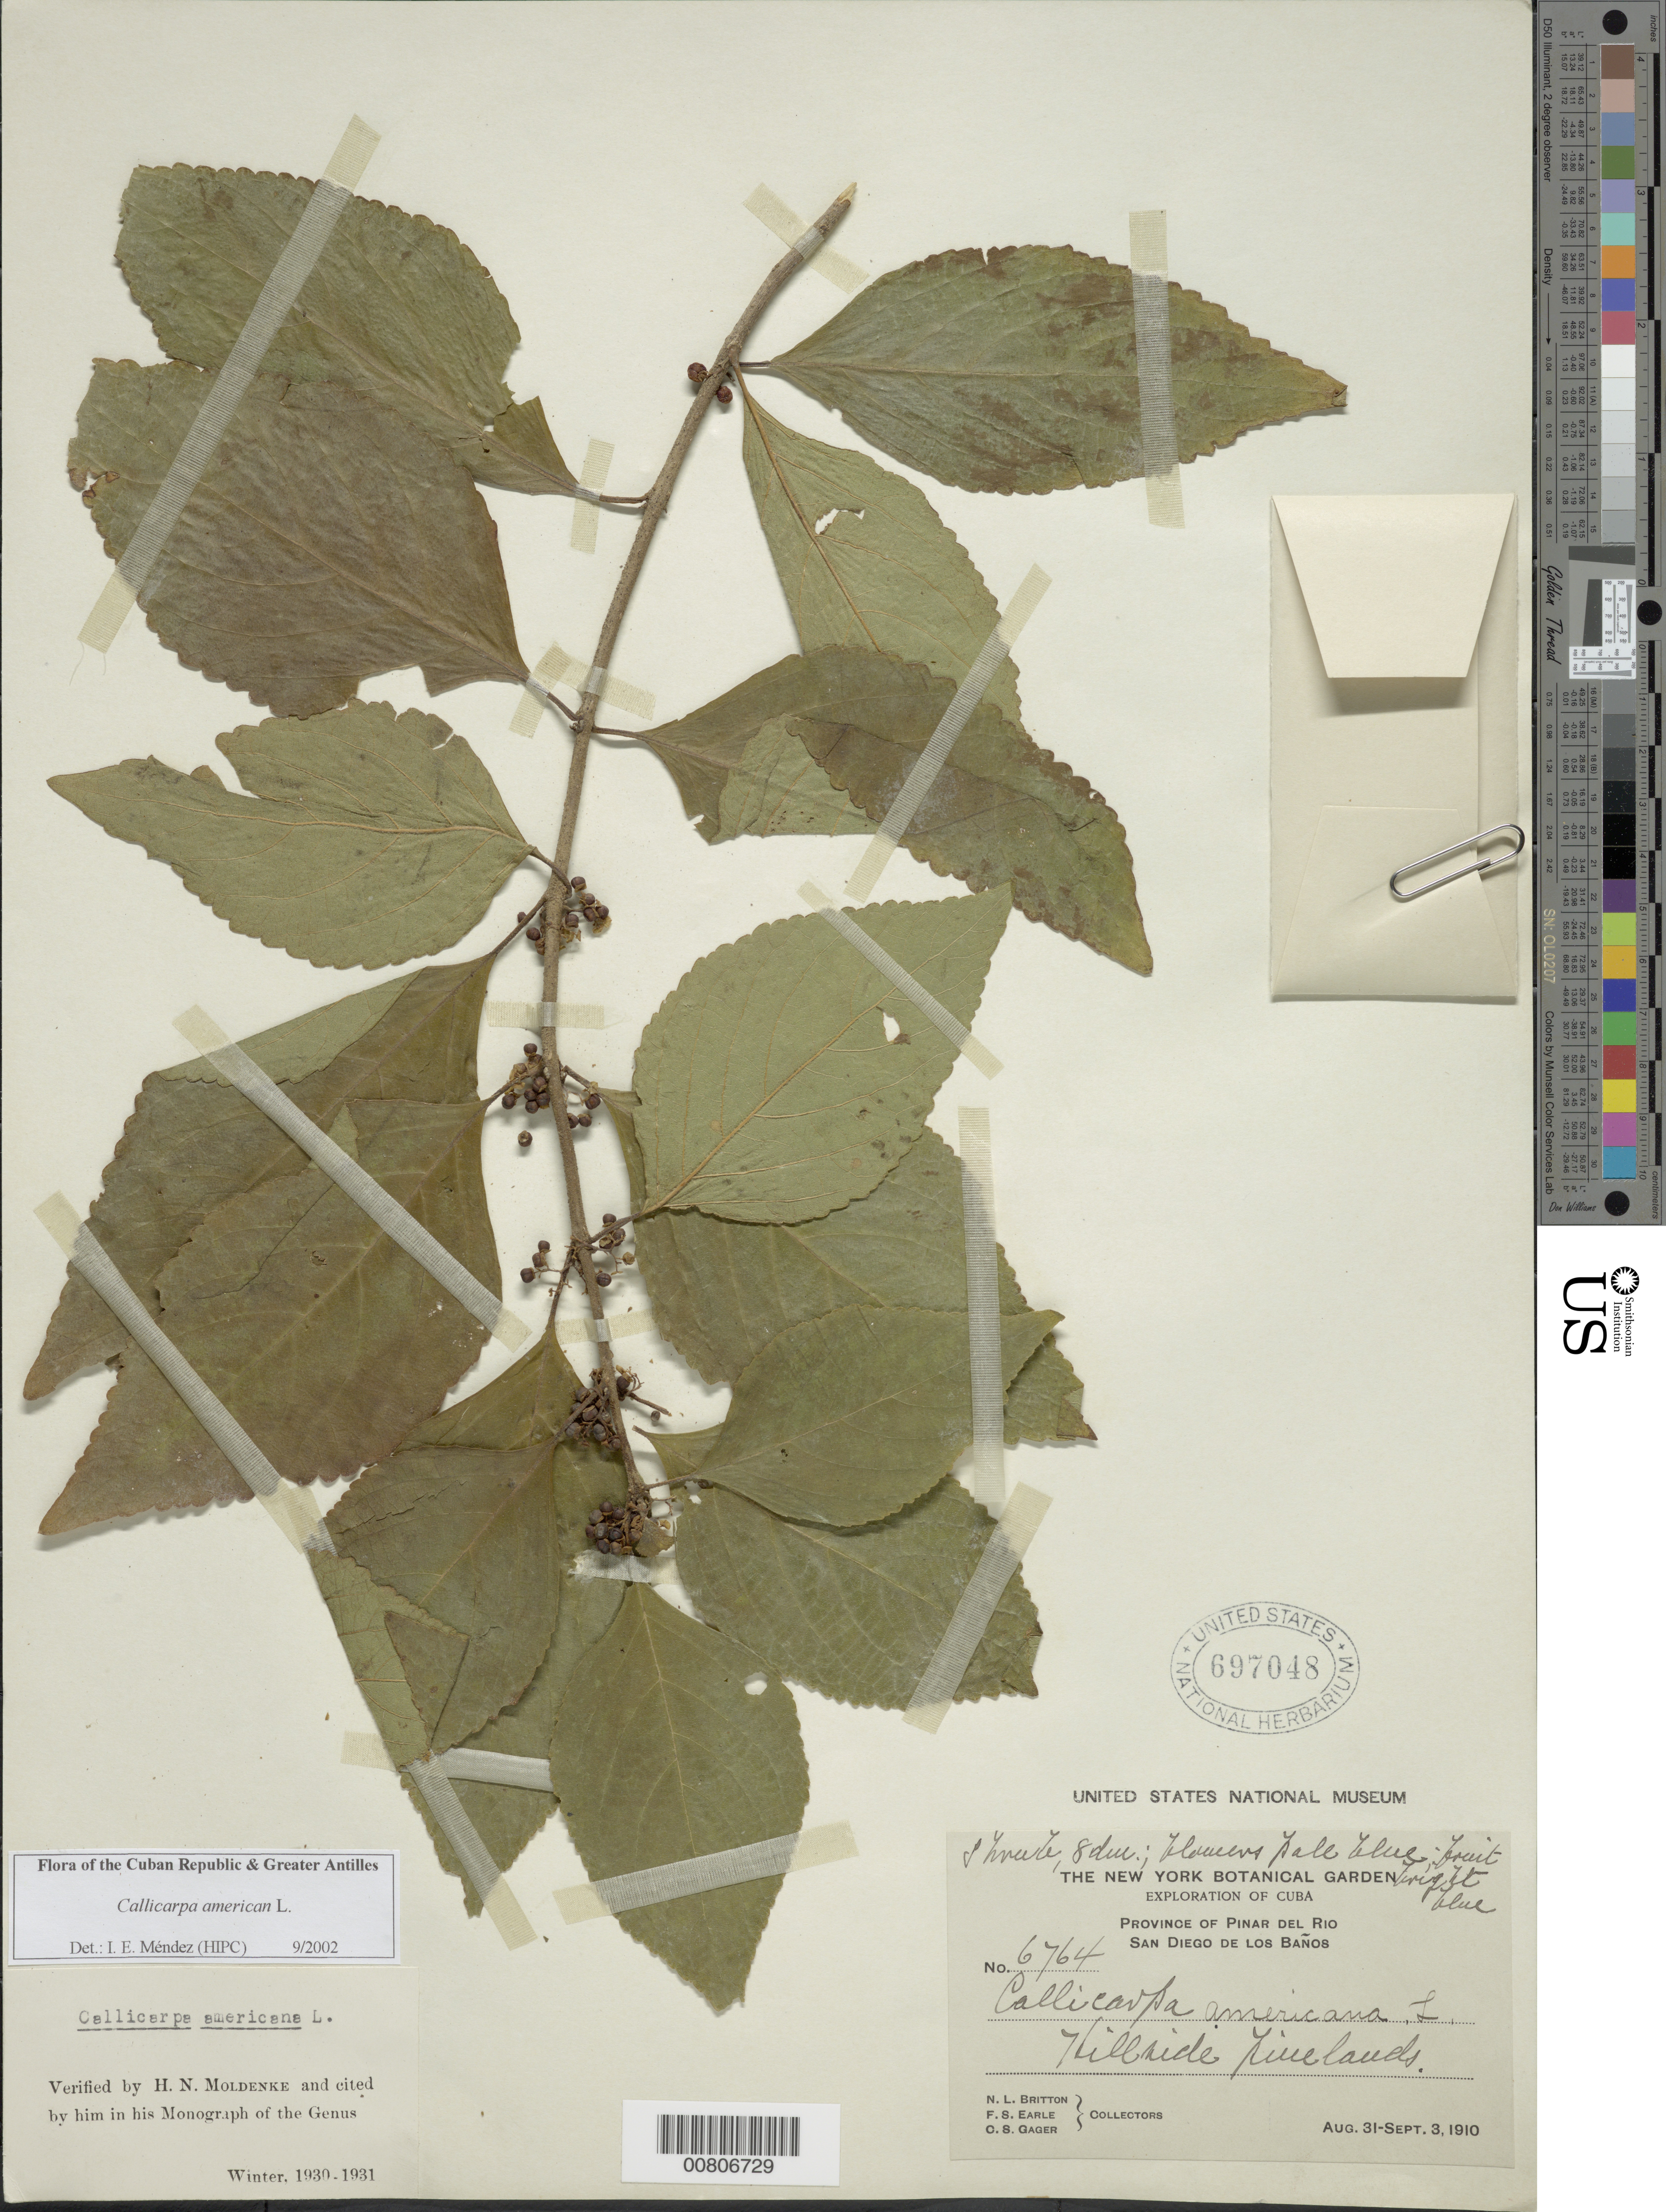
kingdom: Plantae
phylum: Tracheophyta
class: Magnoliopsida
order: Lamiales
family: Lamiaceae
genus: Callicarpa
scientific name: Callicarpa americana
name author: L.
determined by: Méndez, Isidro E., (HIPC)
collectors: N. Britton, F. S. Earle & C. Gager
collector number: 6764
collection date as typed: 31 Aug 1910 to 03 Sep 1910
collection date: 1910-08-31/1910-09-03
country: Cuba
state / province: Pinar del Rio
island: Cuba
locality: San Diego de los Baños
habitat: Hillside pinelands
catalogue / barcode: US 697048